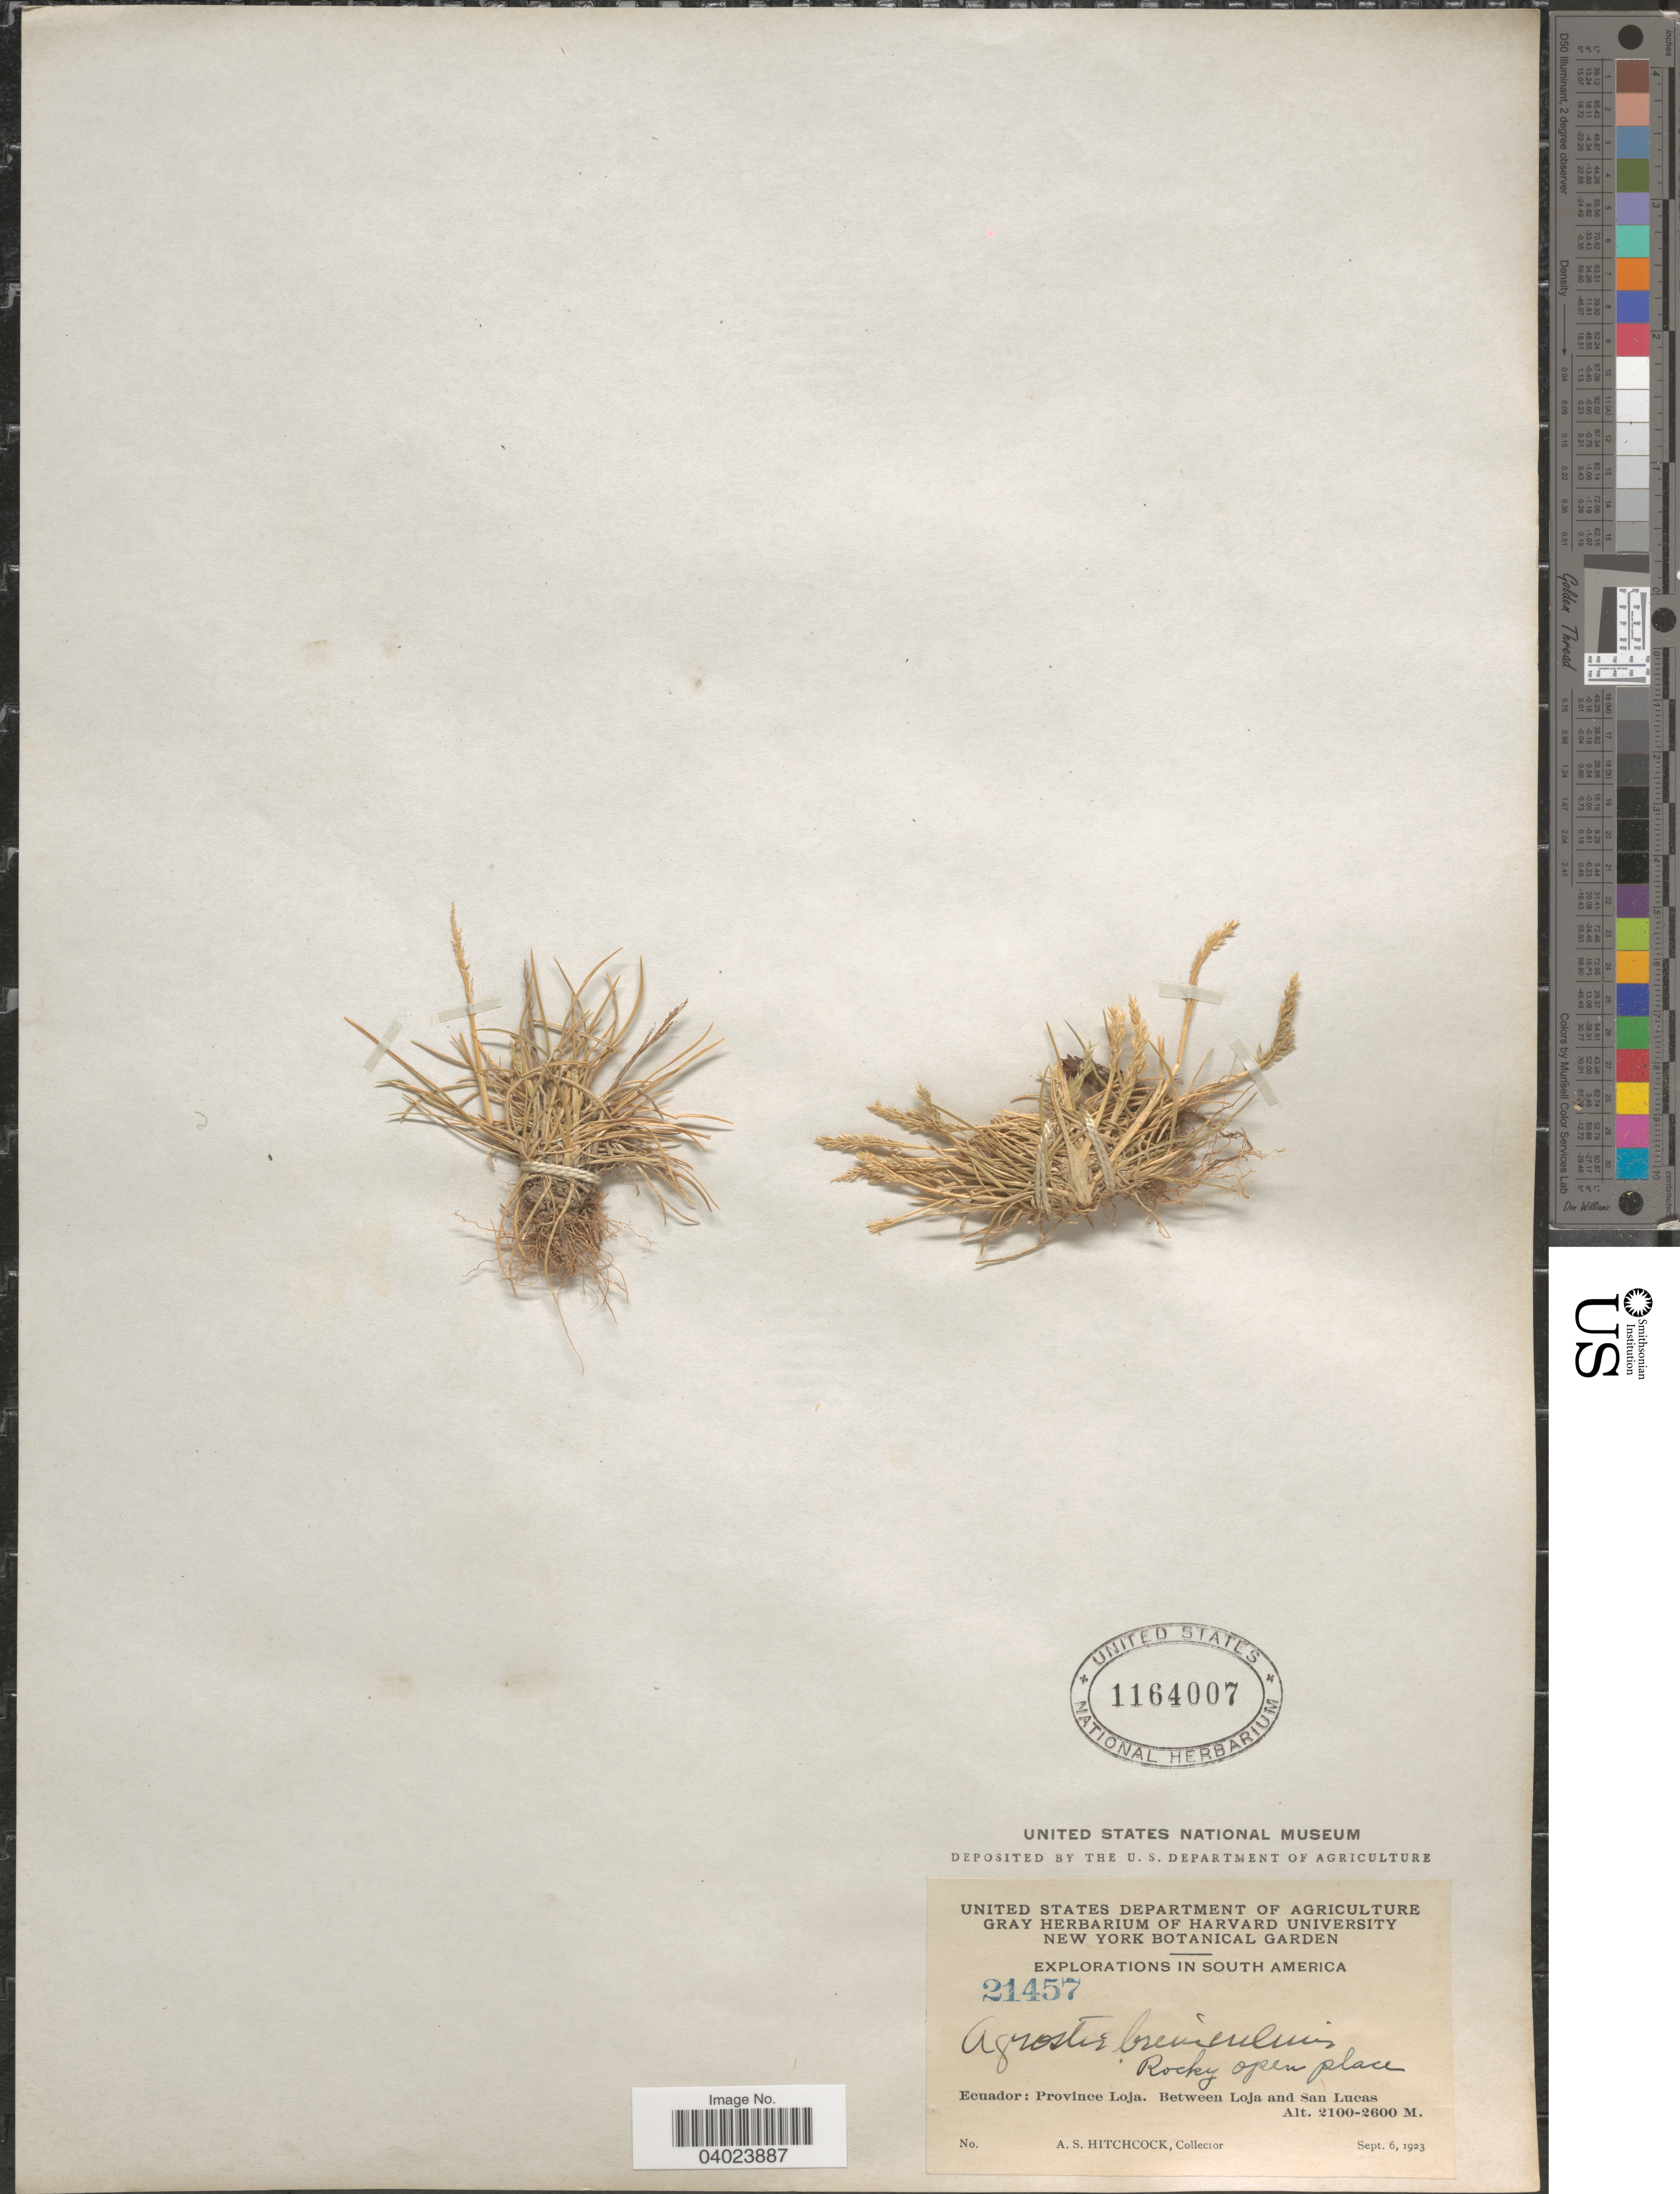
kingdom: Plantae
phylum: Tracheophyta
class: Liliopsida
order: Poales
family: Poaceae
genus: Agrostis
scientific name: Agrostis breviculmis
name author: Hitchc.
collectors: A. S. Hitchcock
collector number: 21457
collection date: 1923-09-06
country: Ecuador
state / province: Loja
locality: Between Loja and San Lucas.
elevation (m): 2100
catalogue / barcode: US 1164007